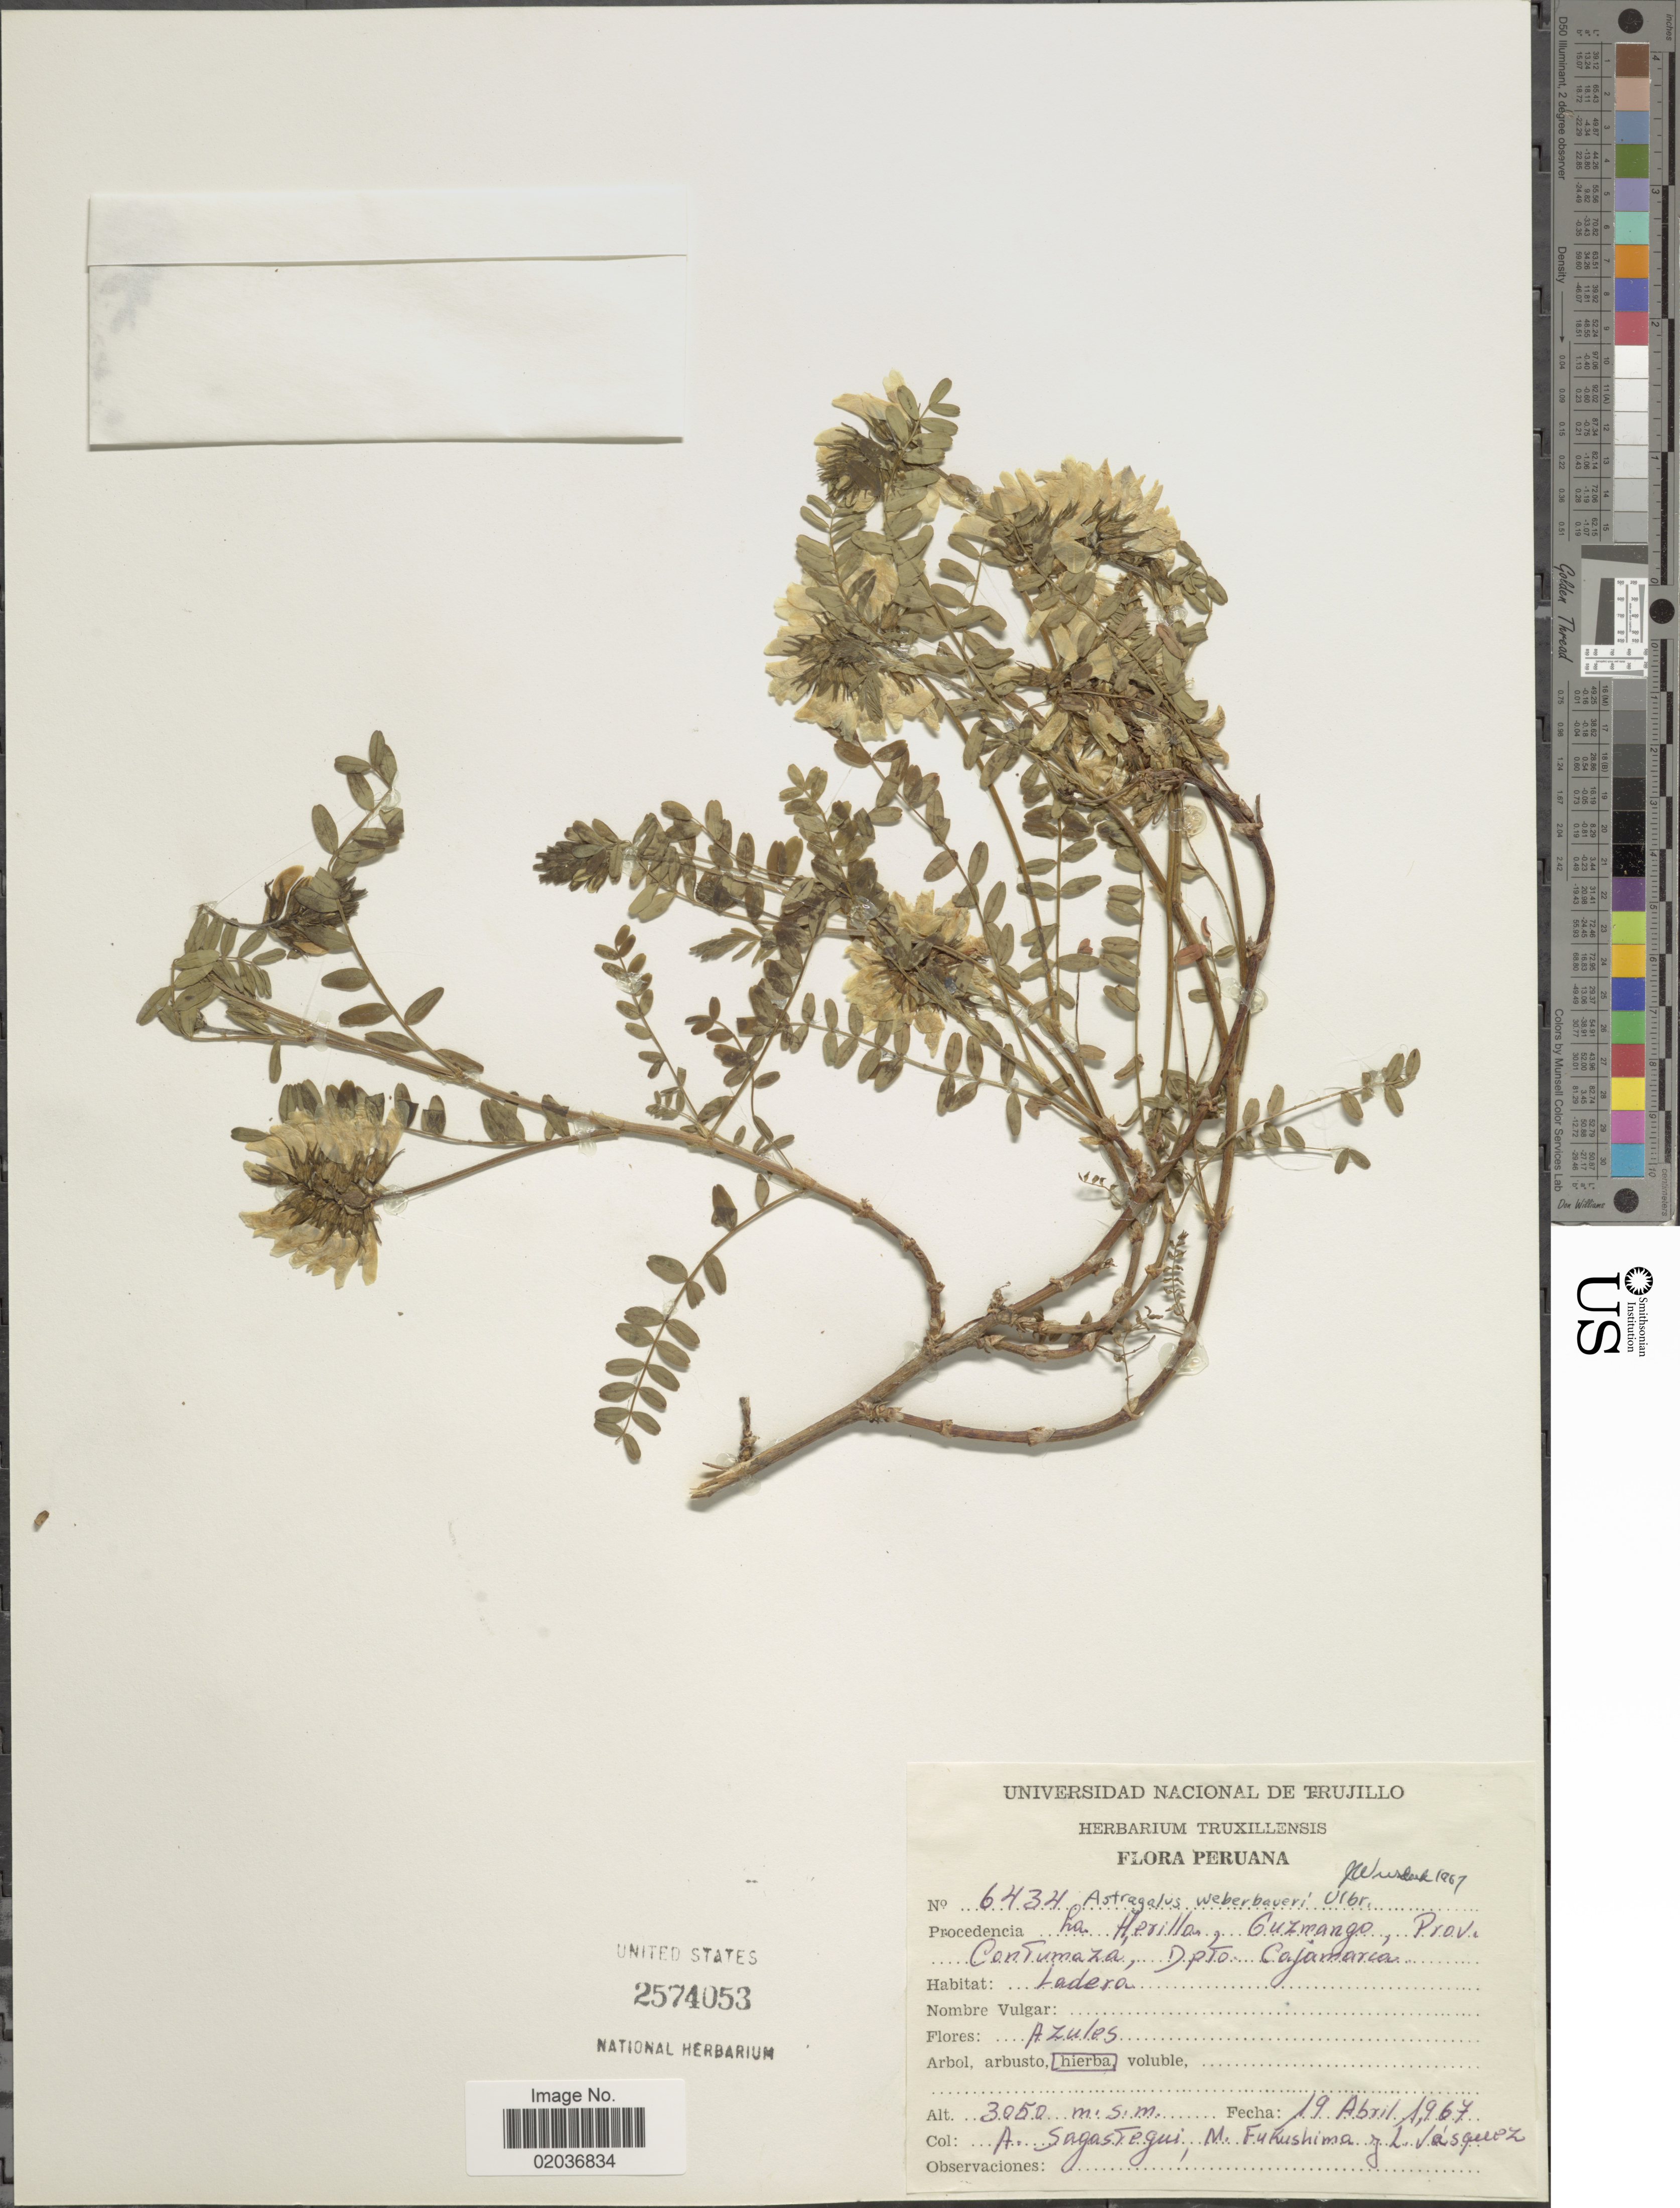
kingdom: Plantae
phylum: Tracheophyta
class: Magnoliopsida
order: Fabales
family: Fabaceae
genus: Astragalus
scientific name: Astragalus weberbaueri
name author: Ulbr.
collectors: A. Sagástequi, M. Fukushima & L. Vasquez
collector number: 6434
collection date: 1967-04-19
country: Peru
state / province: Cajamarca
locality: La Herilla, Guzmango, Prov. Centumaza, Dpto Cajamarca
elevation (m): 3050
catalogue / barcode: US 2574053